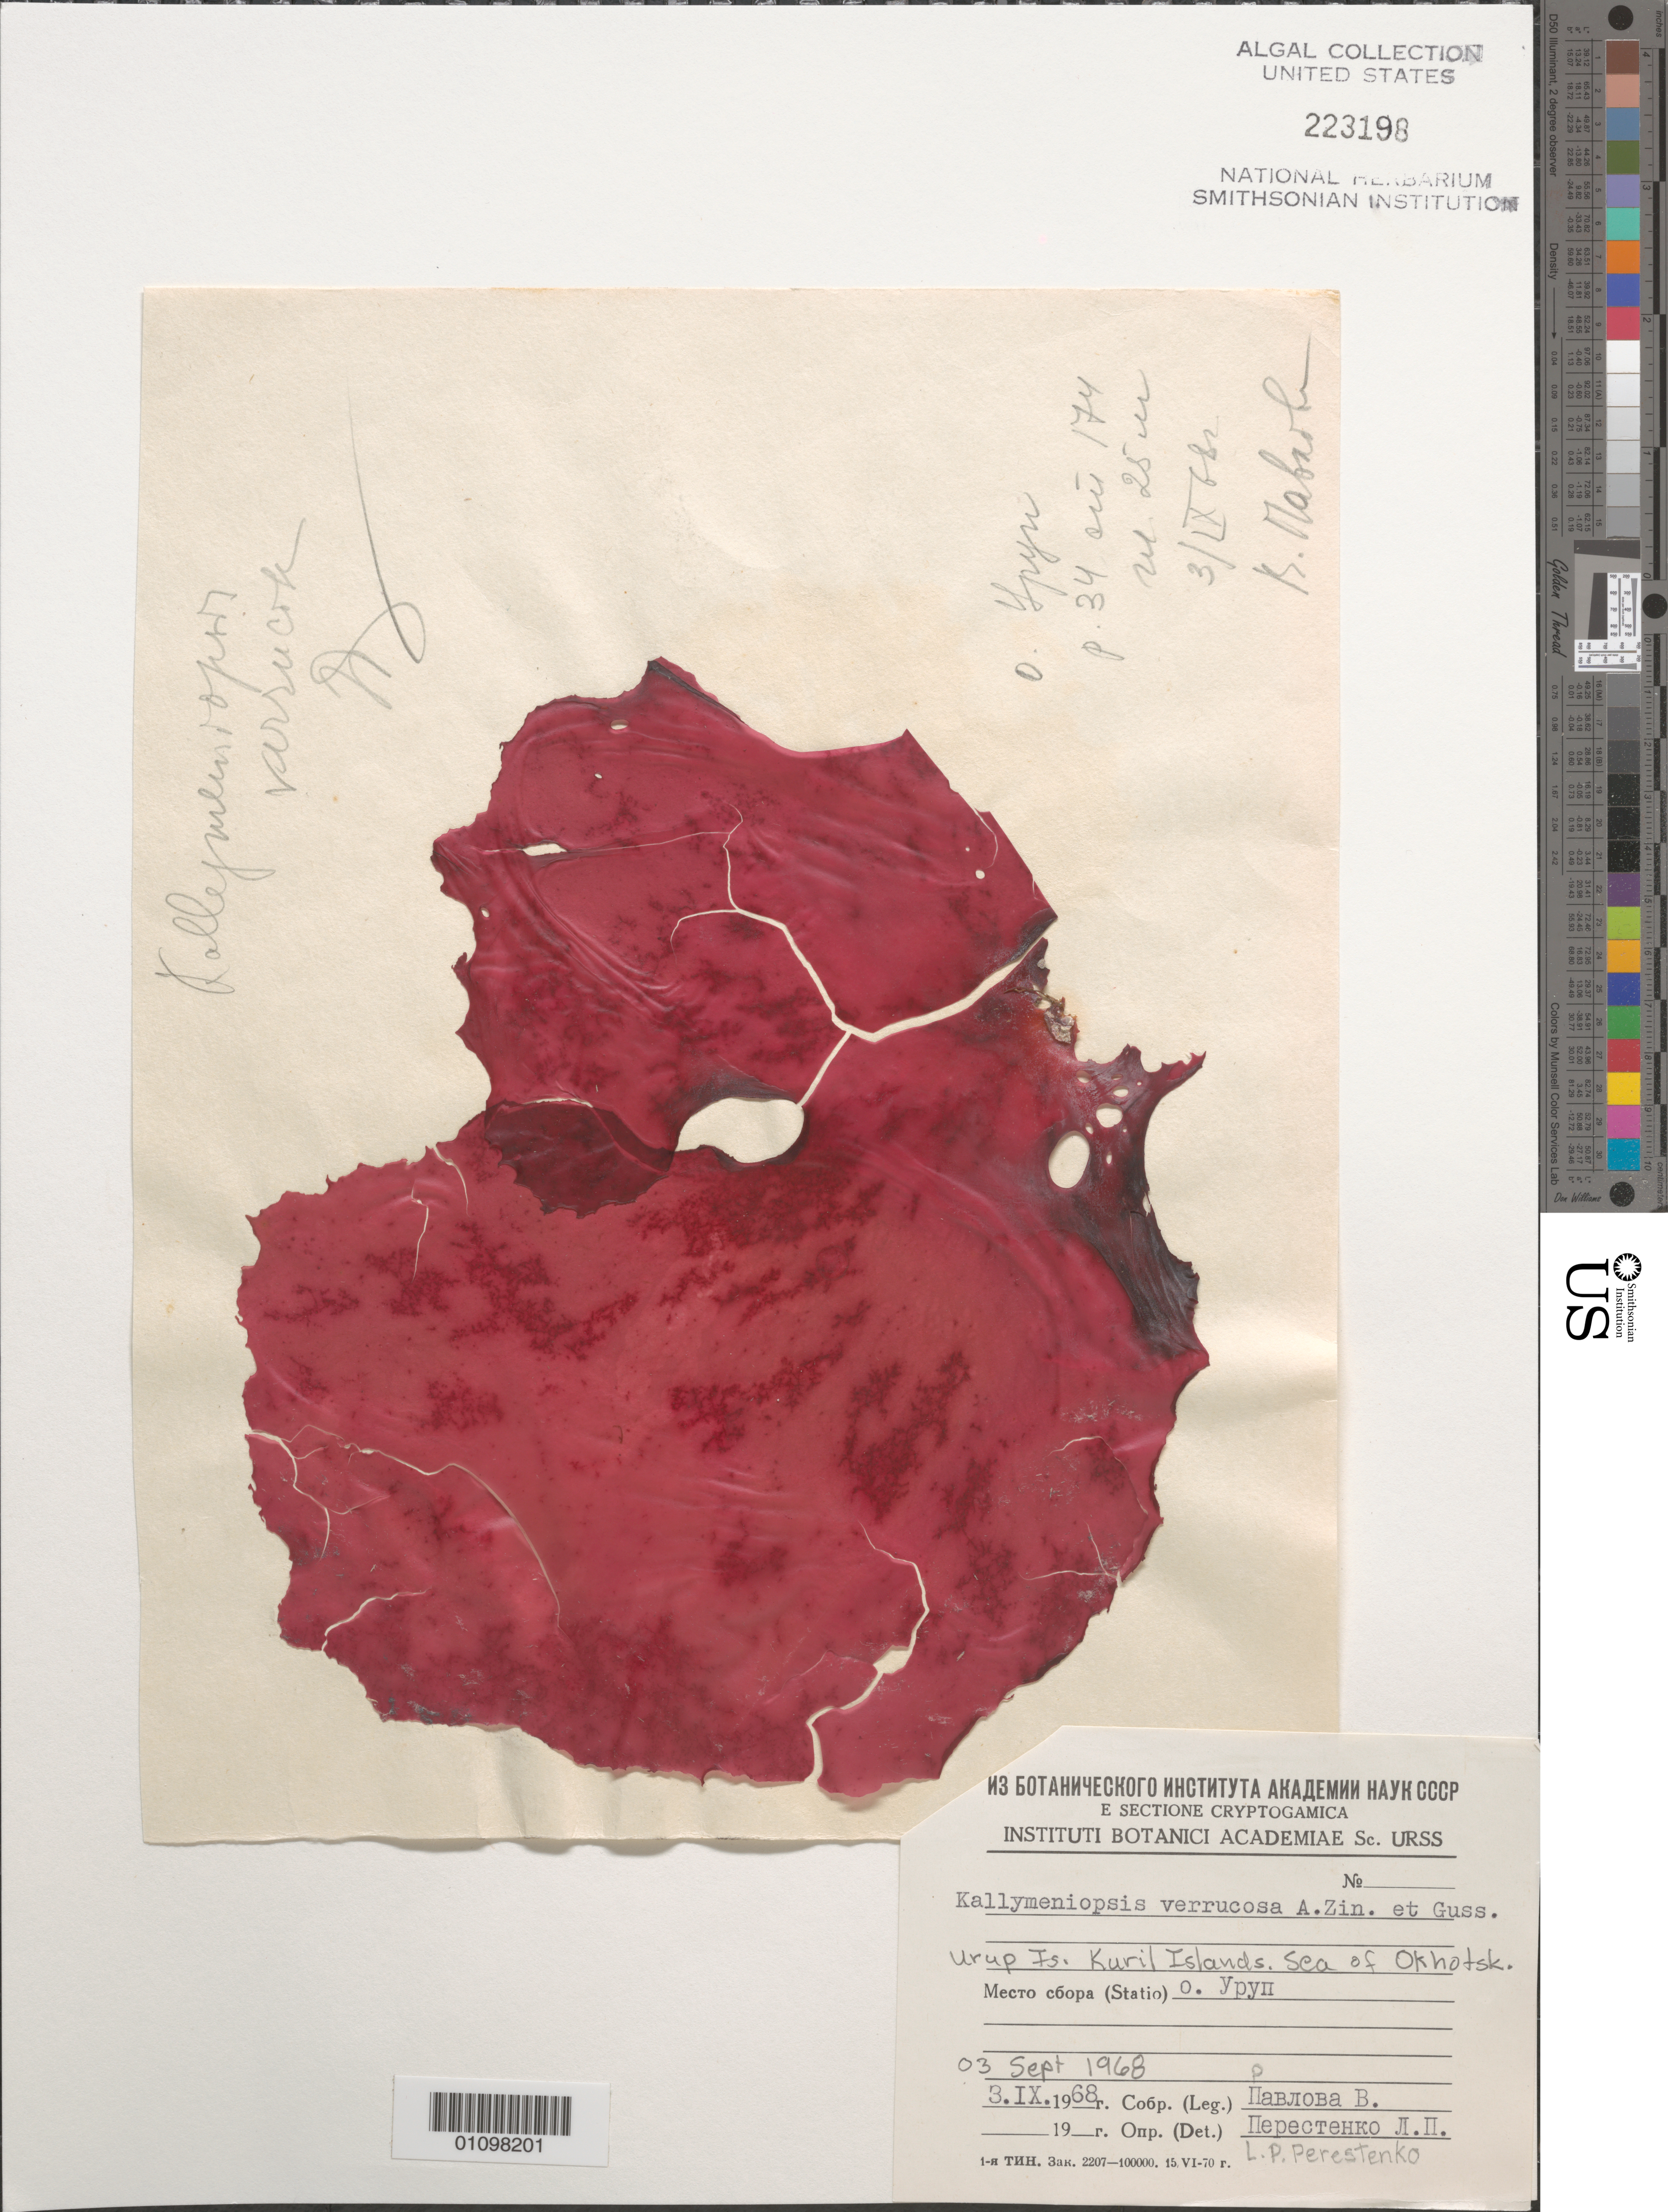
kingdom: Plantae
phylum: Rhodophyta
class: Florideophyceae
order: Gigartinales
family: Kallymeniaceae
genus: Kallymeniopsis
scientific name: Kallymeniopsis verrucosa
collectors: B. X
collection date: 1968-09-03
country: Russian Federation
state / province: Sakhalin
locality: Urup Is. Sea of Okhotsk.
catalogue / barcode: US 223198